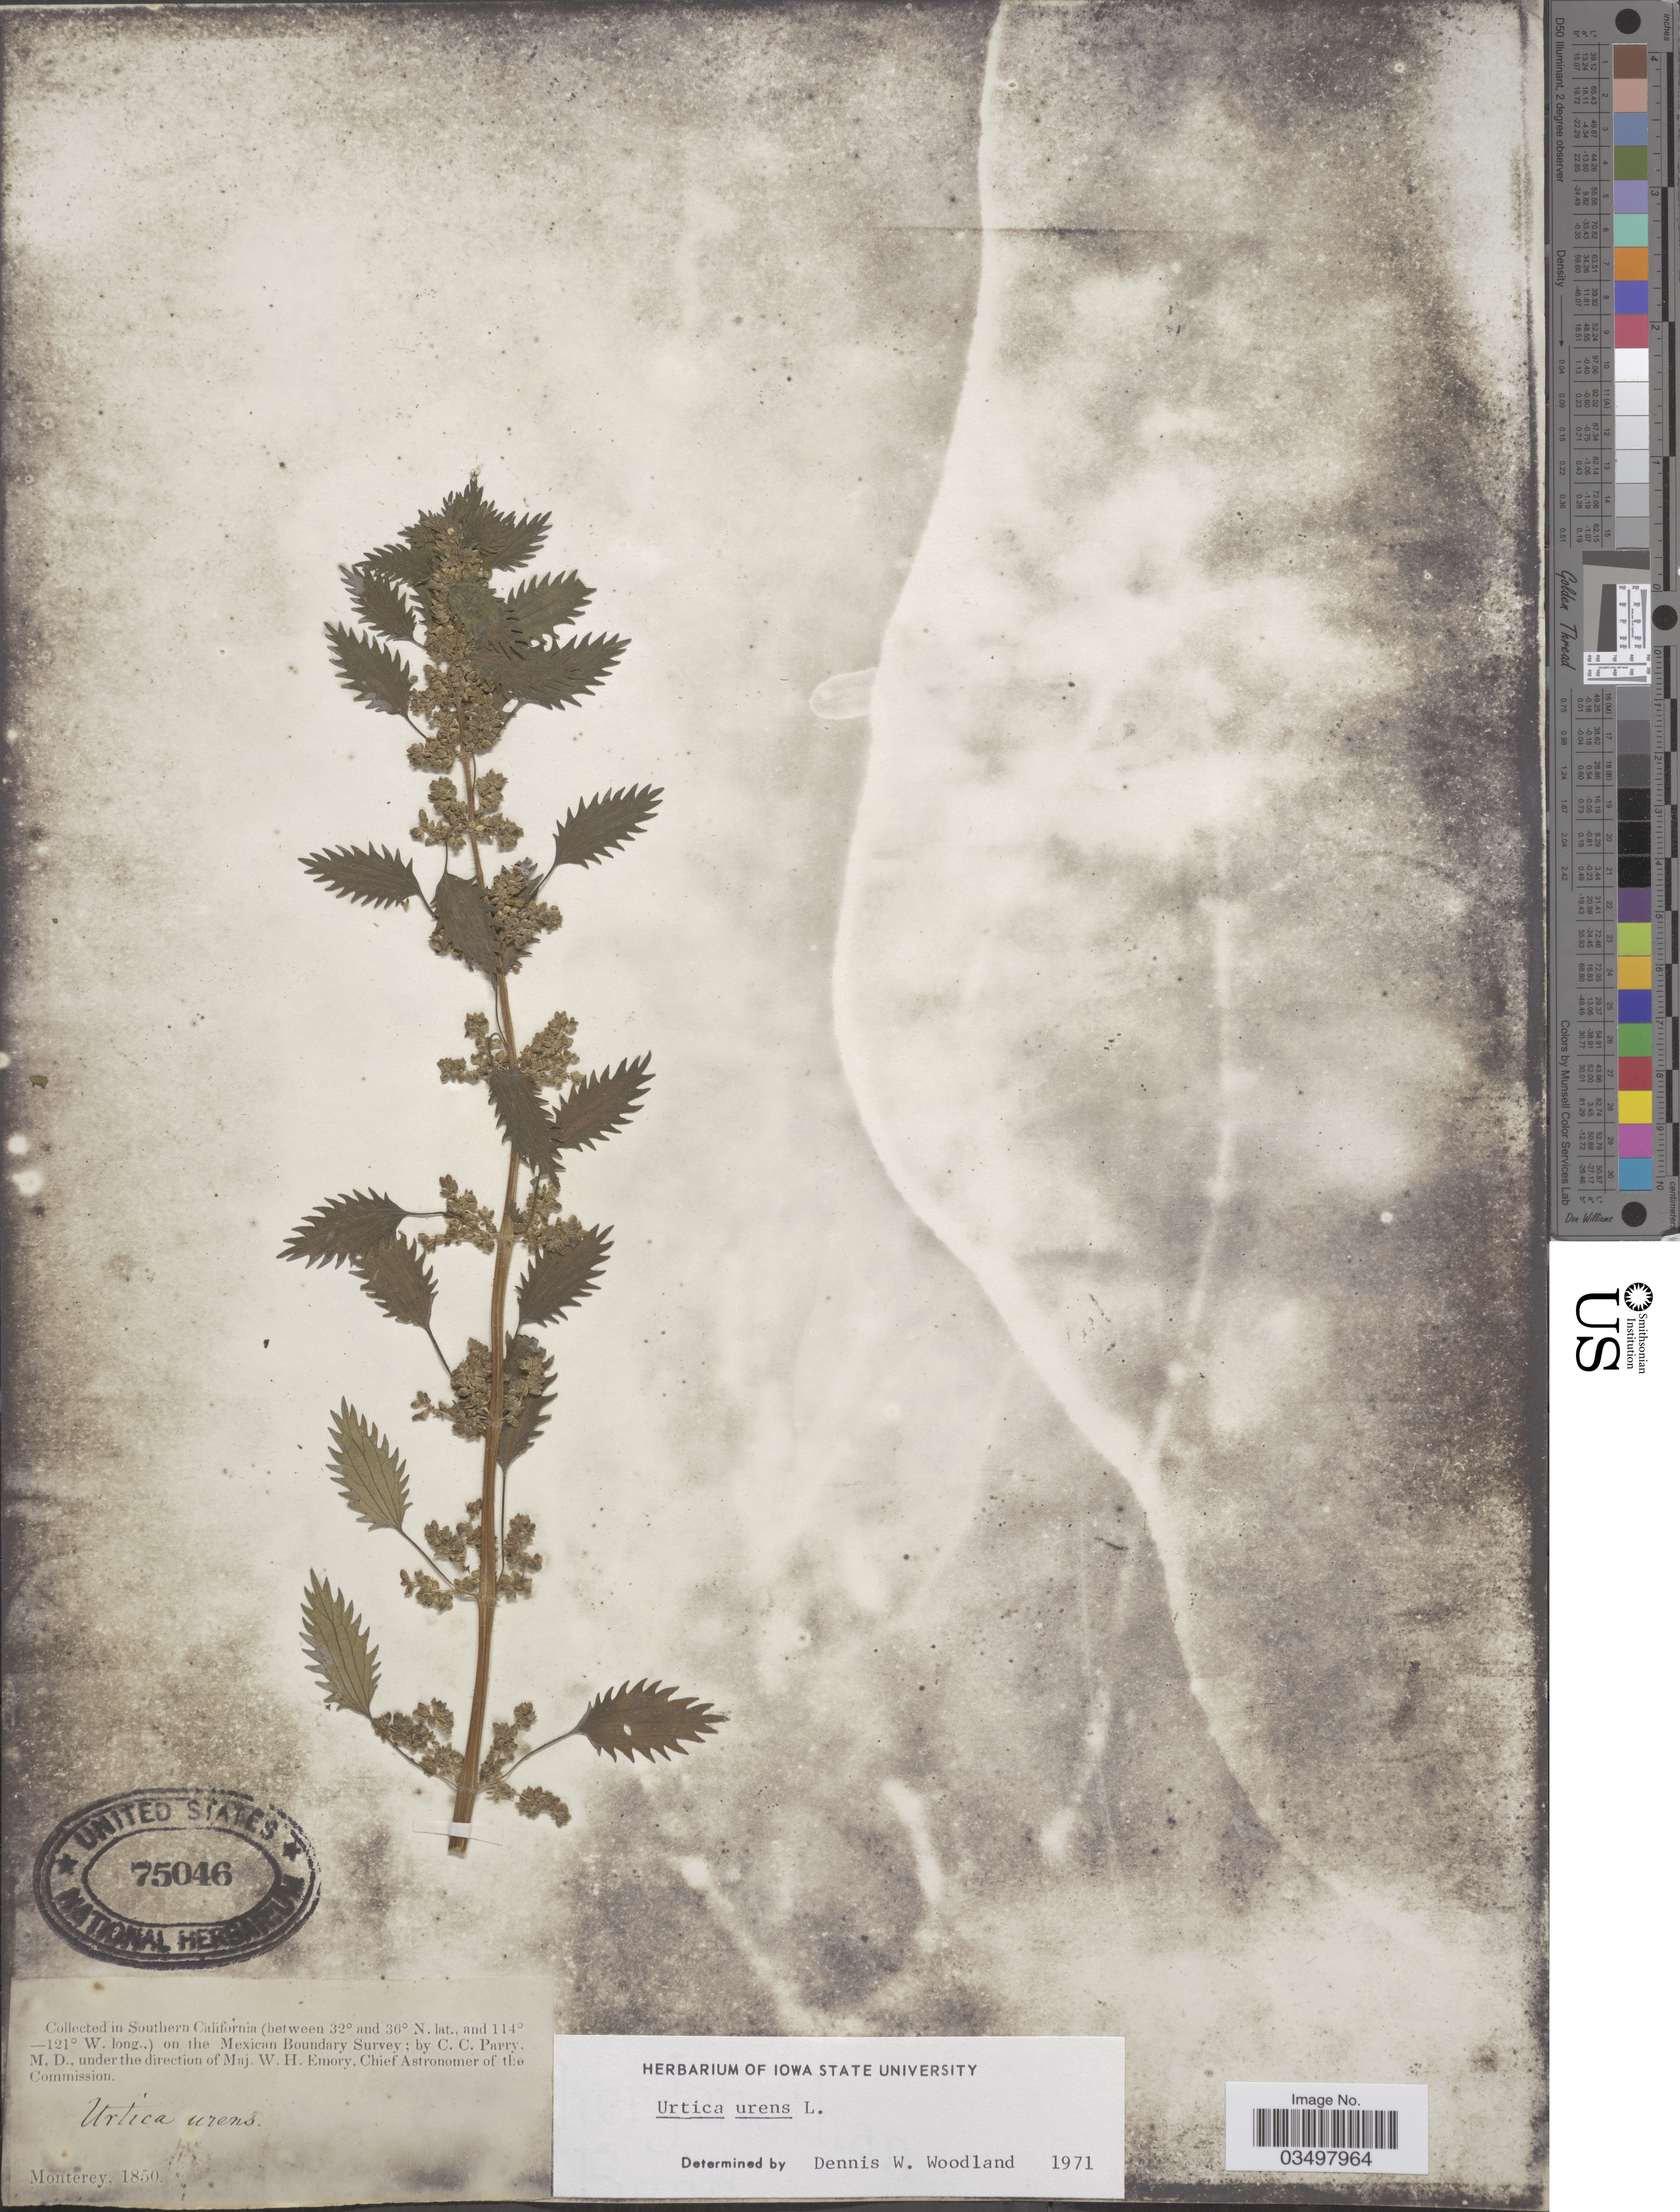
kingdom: Plantae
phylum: Tracheophyta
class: Magnoliopsida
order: Rosales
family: Urticaceae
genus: Urtica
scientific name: Urtica urens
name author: L.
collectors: C. C. Parry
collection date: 1850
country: United States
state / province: California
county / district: Monterey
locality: In Southern California on the Mexican Boundary. Monterey.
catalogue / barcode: US 75046